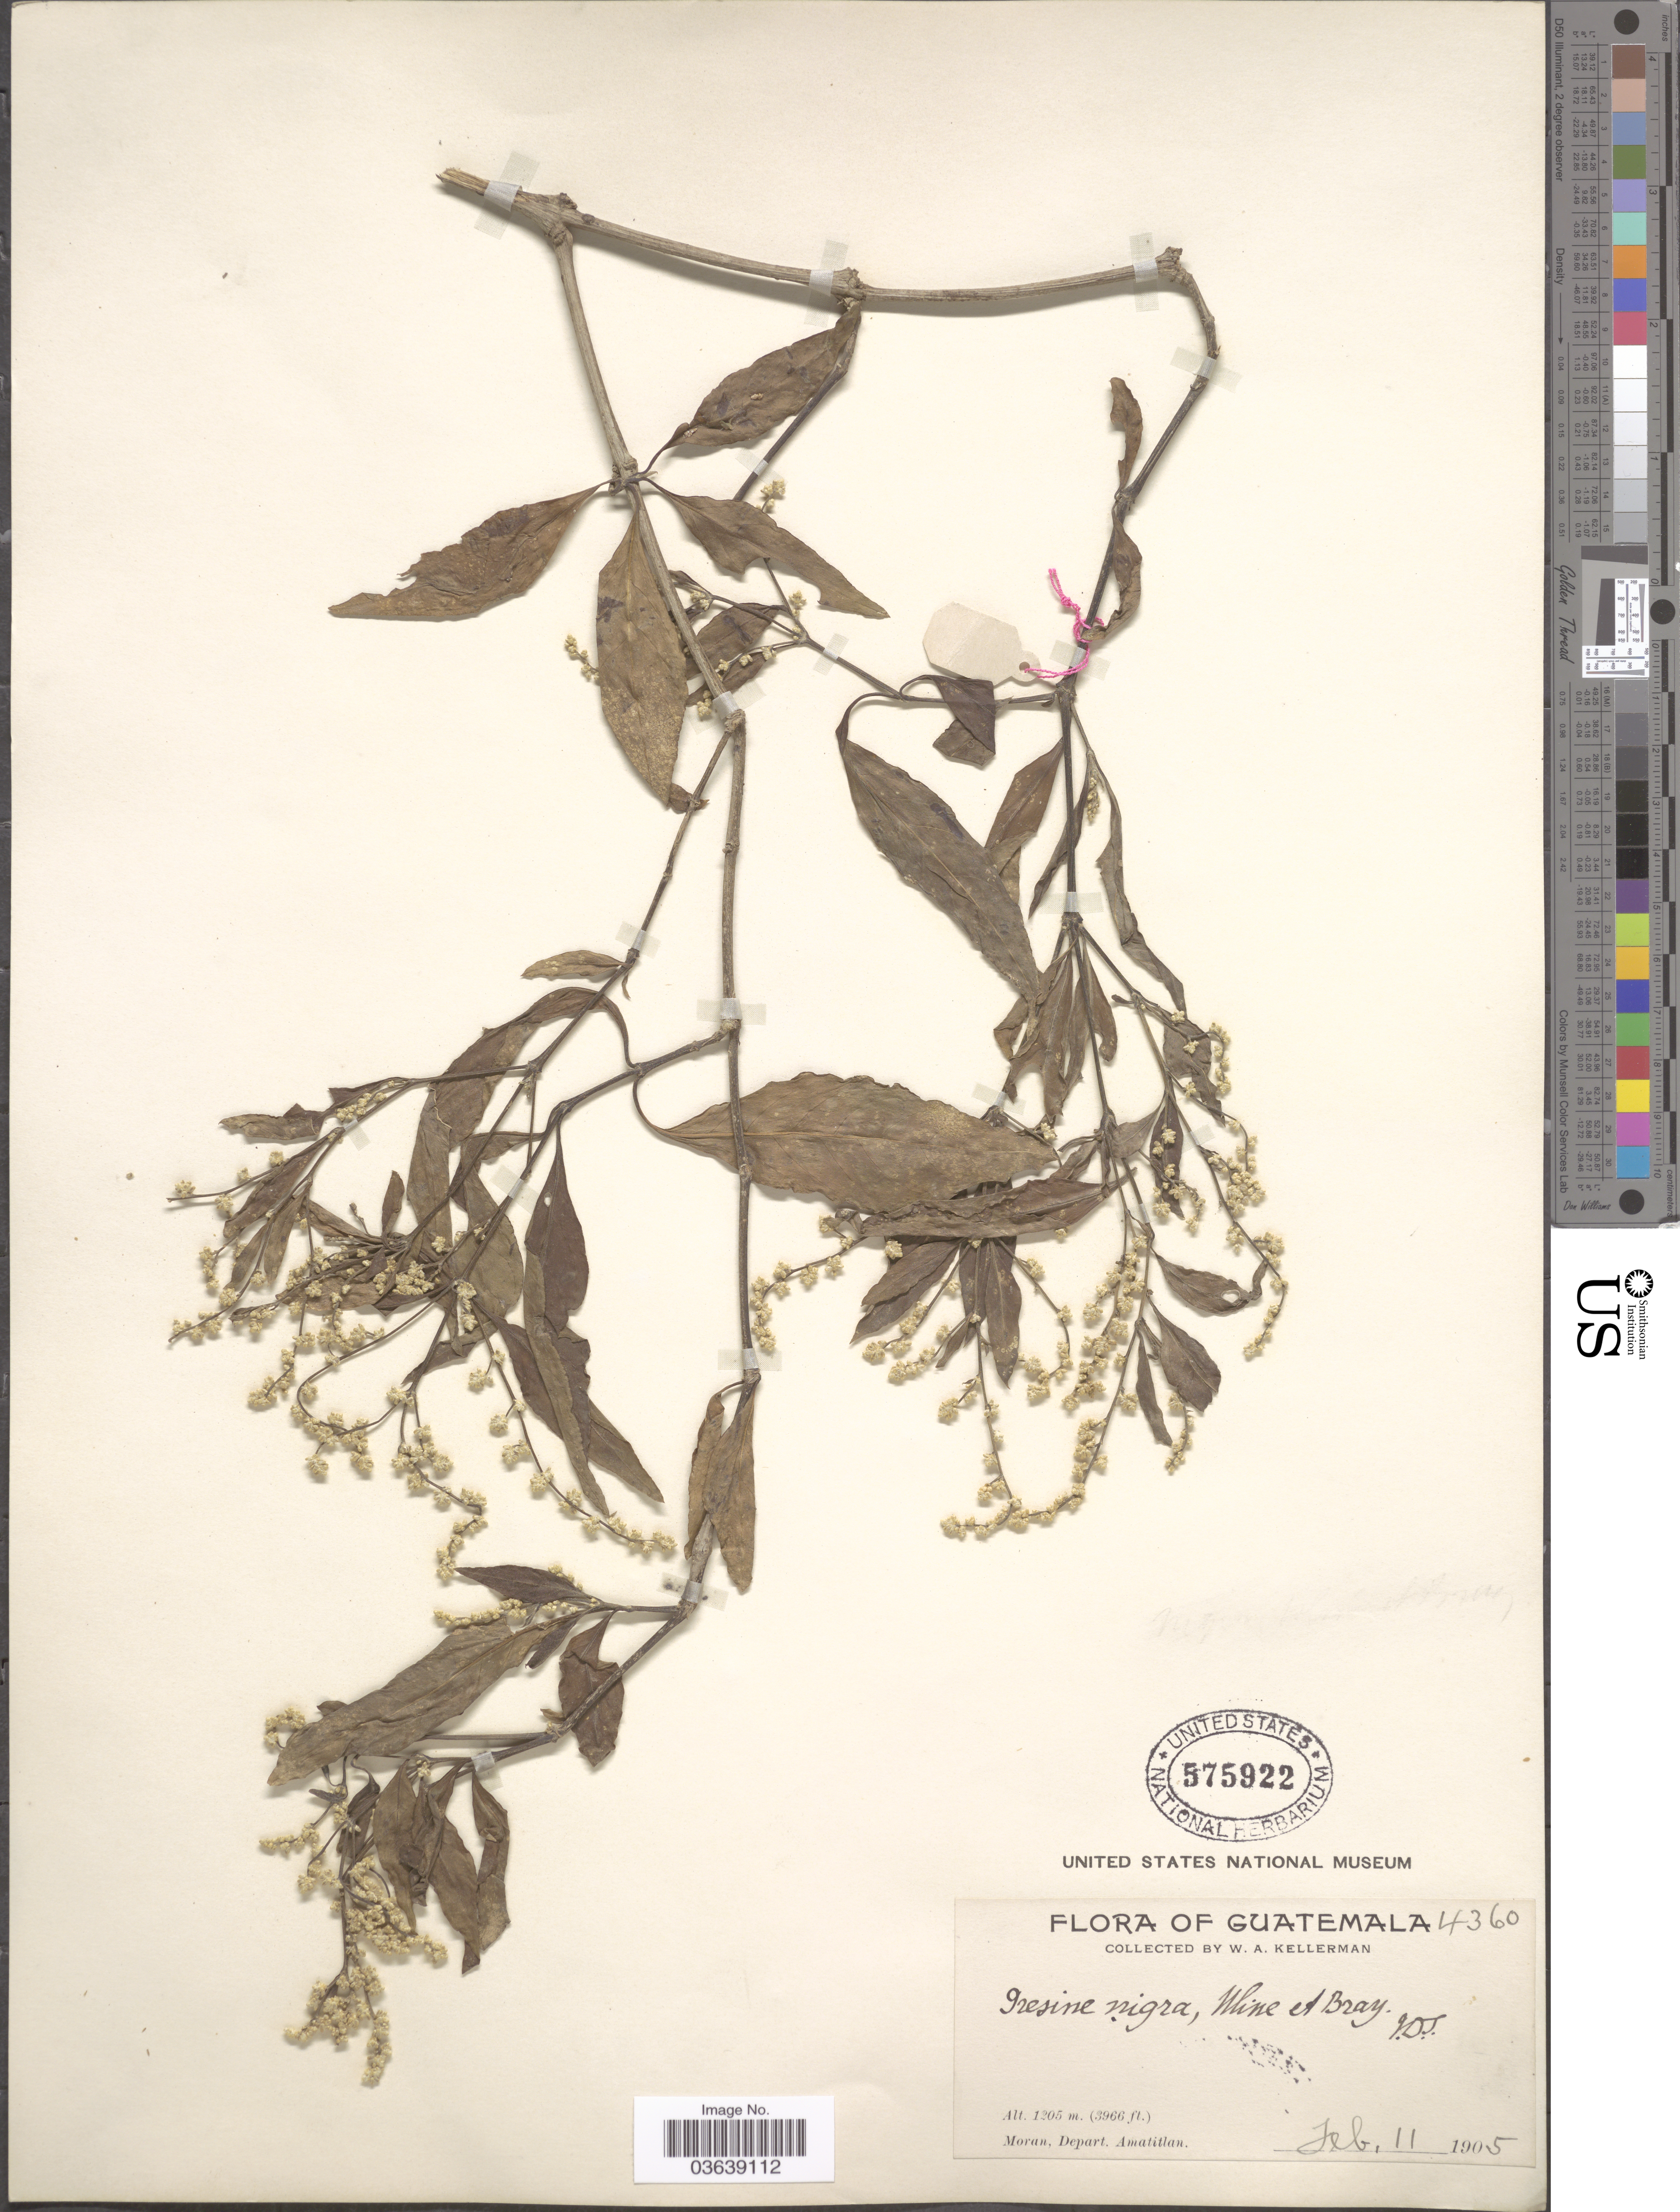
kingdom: Plantae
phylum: Tracheophyta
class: Magnoliopsida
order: Caryophyllales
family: Amaranthaceae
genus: Iresine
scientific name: Iresine nigra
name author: Uline & W.L. Bray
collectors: W. Kellerman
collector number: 4360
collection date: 1905-02-11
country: Guatemala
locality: Moran, Depart. Amatitlan.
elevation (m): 1205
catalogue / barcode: US 575922